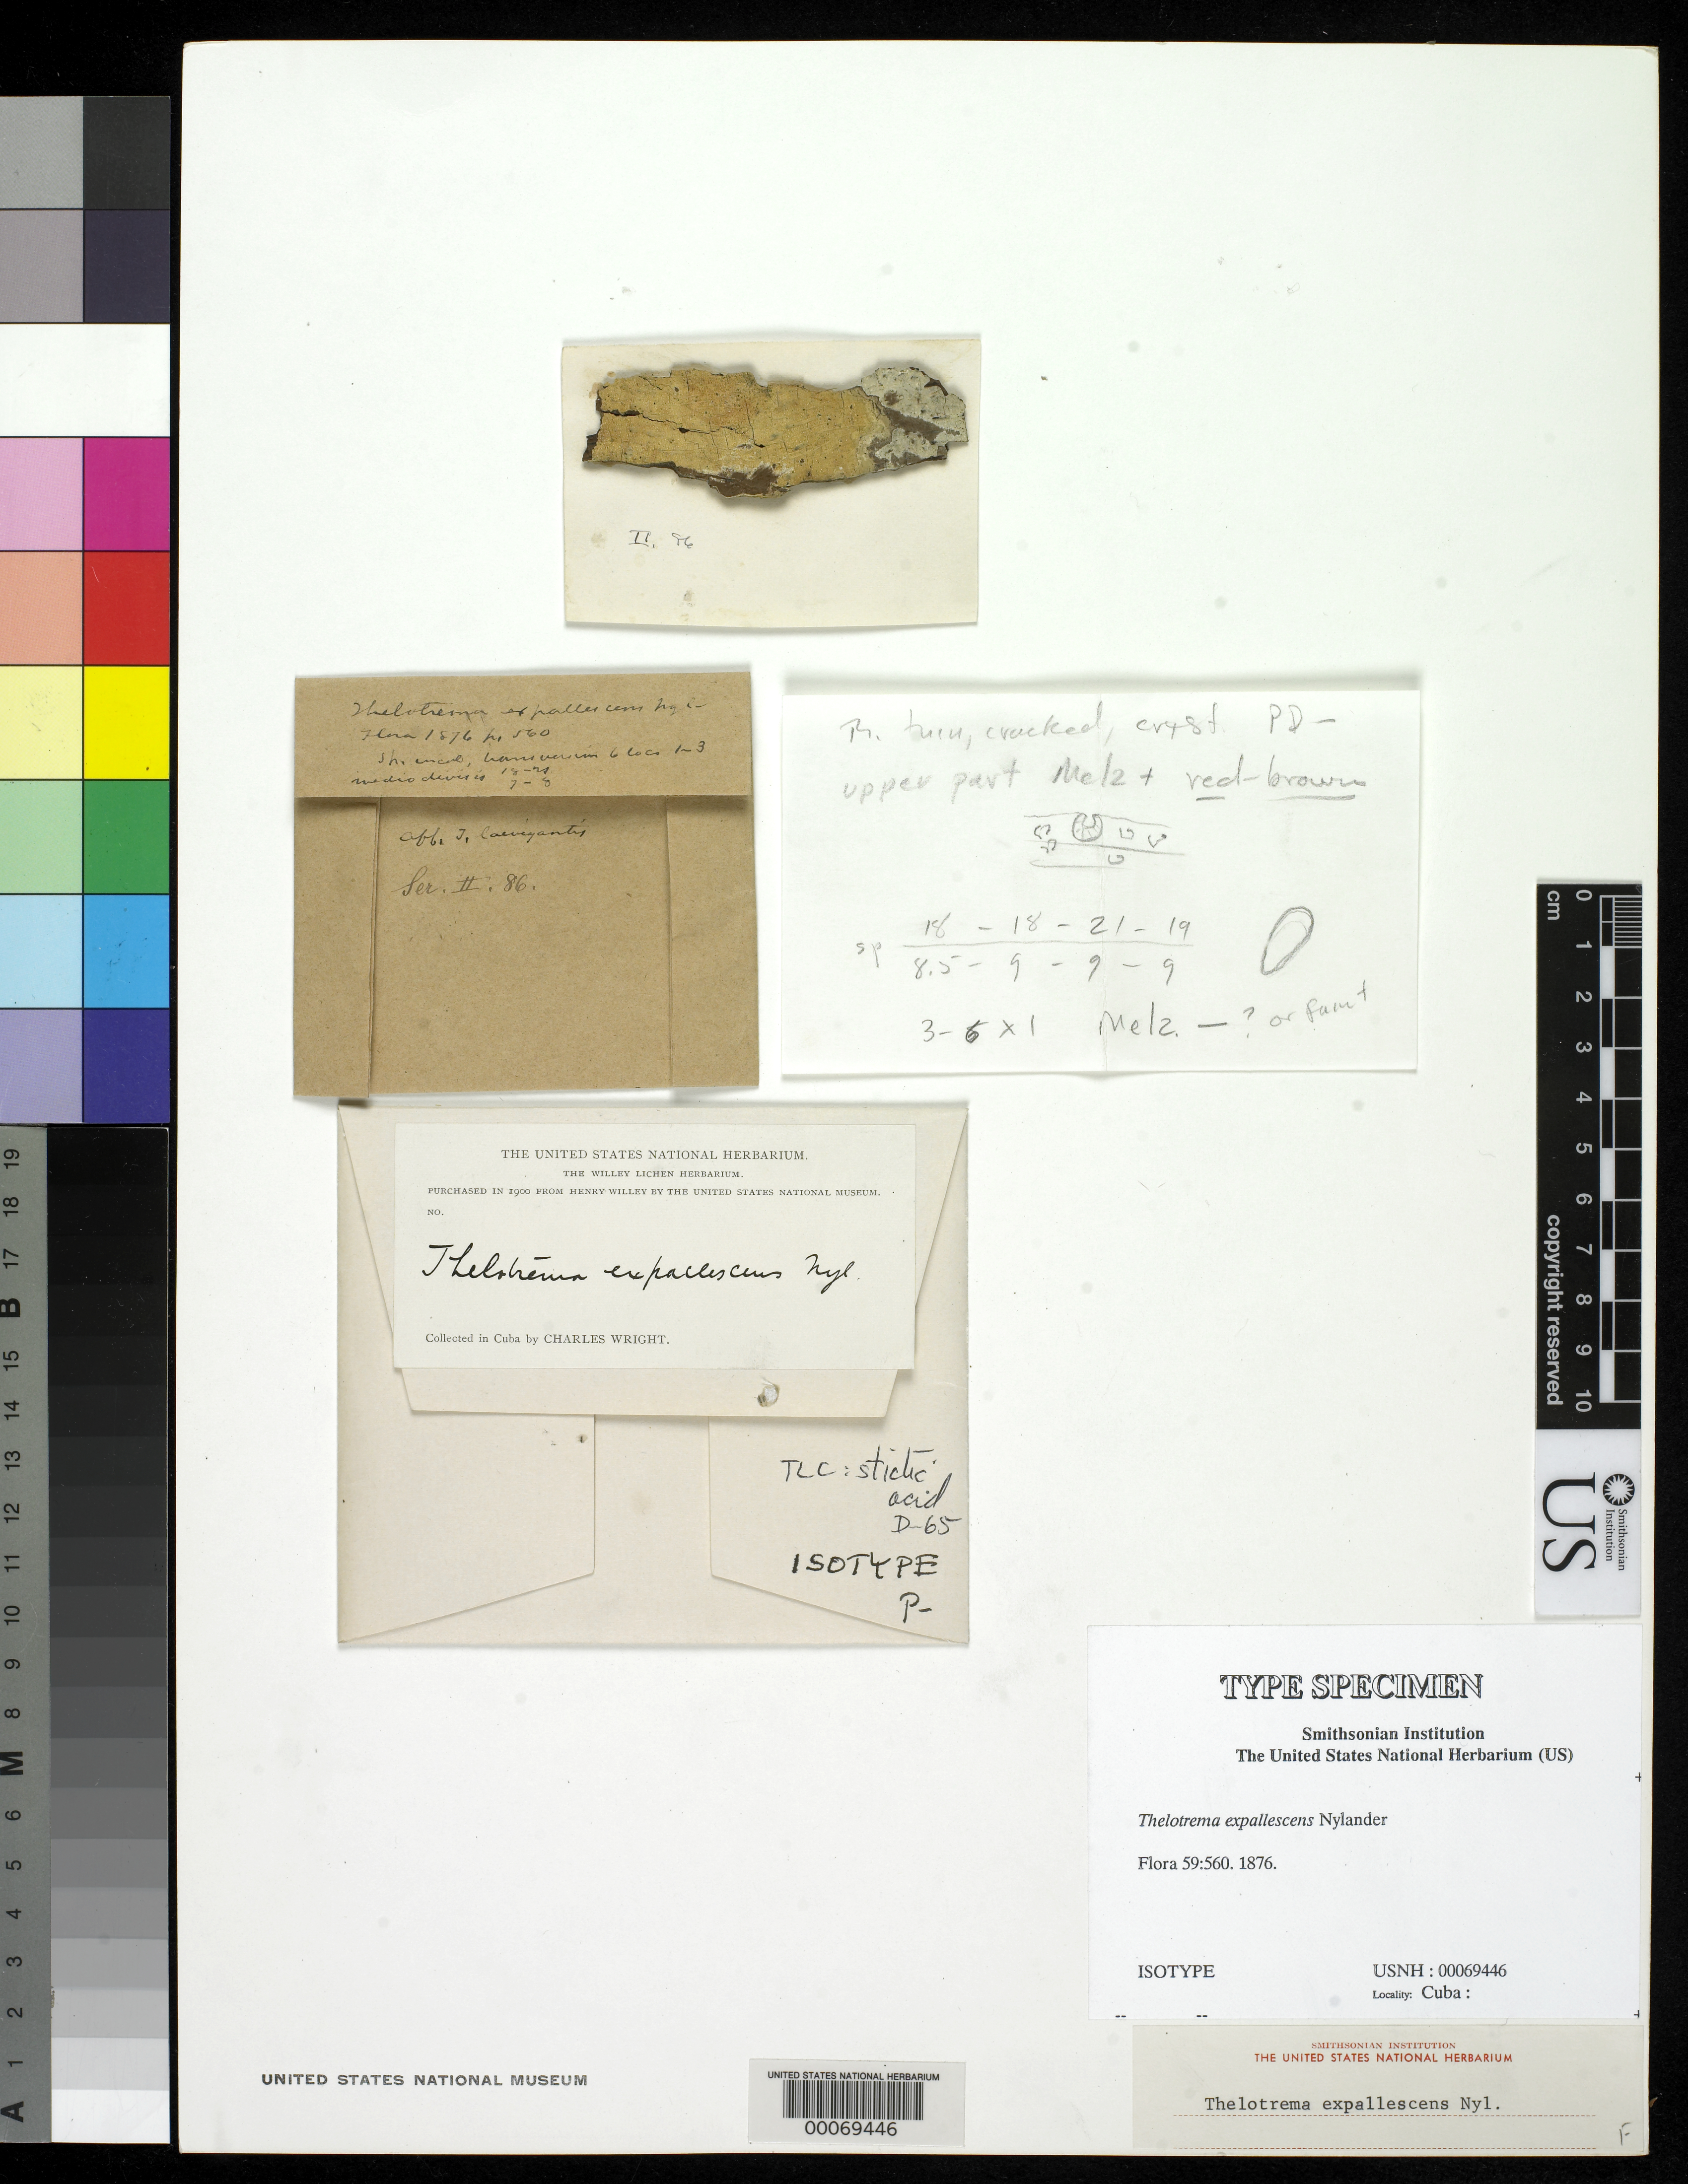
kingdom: Fungi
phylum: Ascomycota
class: Lecanoromycetes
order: Ostropales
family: Graphidaceae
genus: Thelotrema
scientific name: Thelotrema expallescens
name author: Nyl.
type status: Isotype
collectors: C. Wright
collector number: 86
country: Cuba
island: Greater Antilles